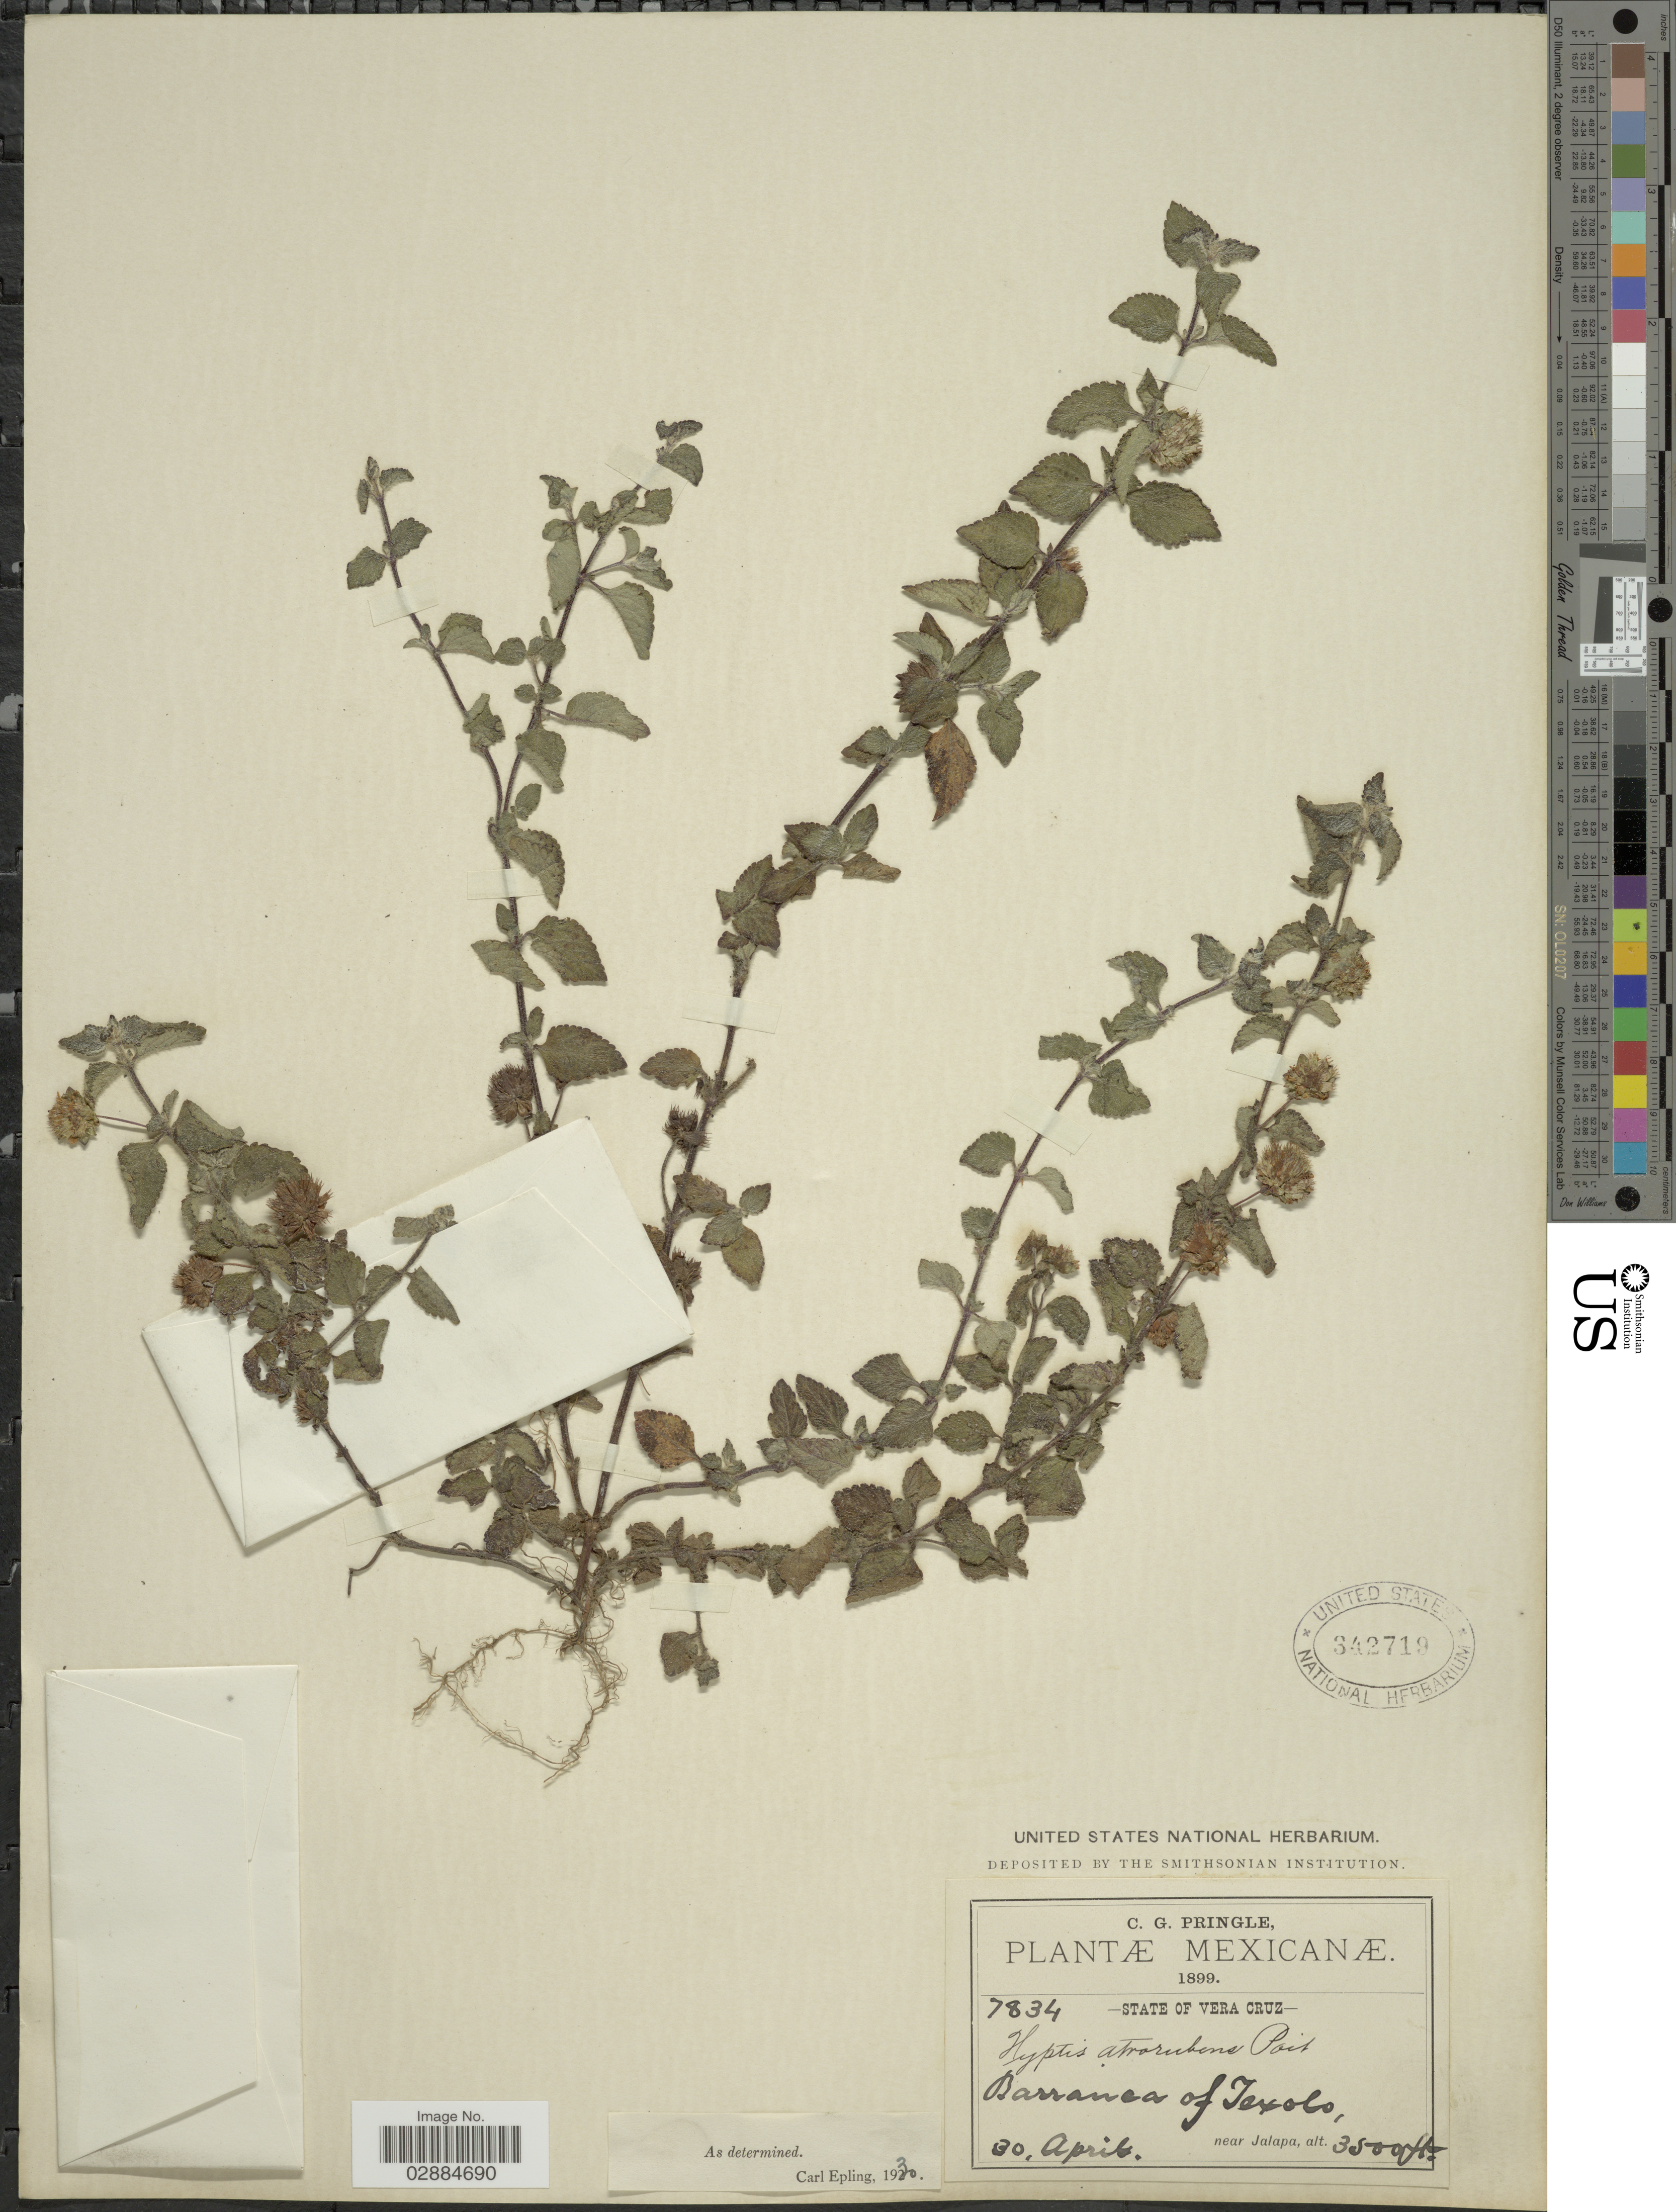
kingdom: Plantae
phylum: Tracheophyta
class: Magnoliopsida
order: Lamiales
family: Lamiaceae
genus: Hyptis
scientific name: Hyptis atrorubens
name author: Poit.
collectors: C. G. Pringle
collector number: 7834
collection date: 1899-04-30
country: Mexico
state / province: Veracruz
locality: Barrancas of Texolo, near Jalapa.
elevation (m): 1067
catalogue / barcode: US 342719